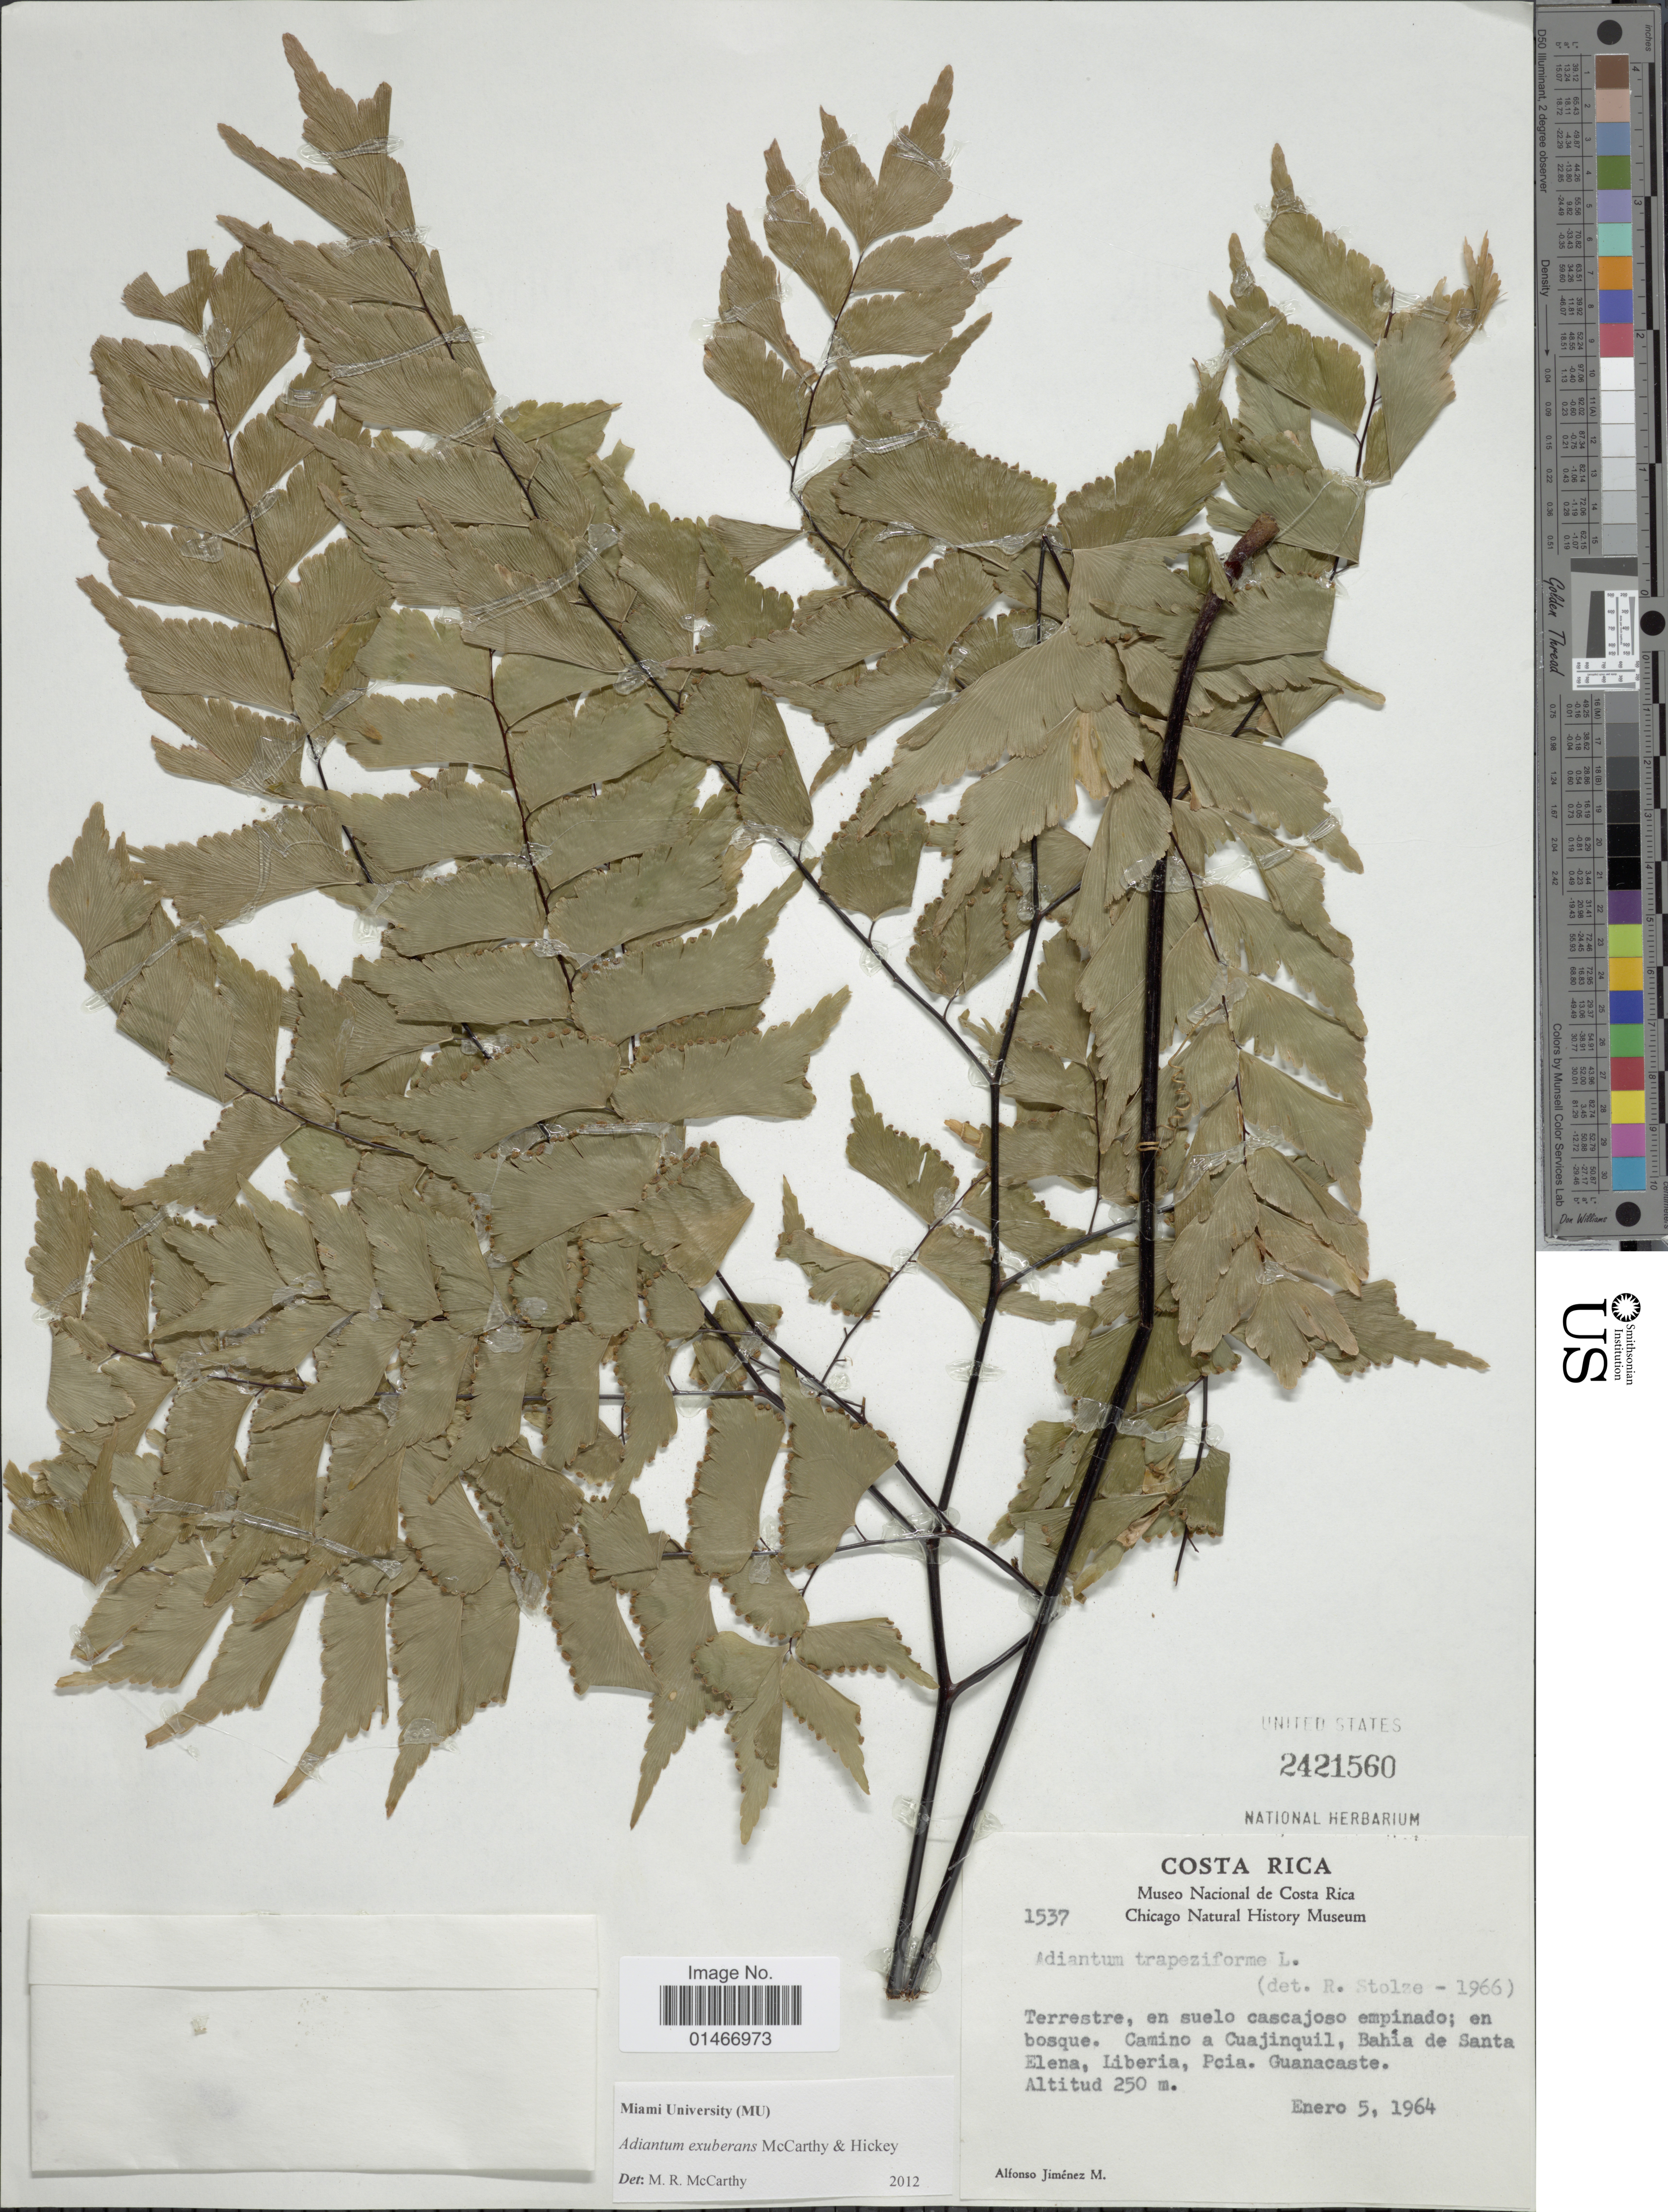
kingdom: Plantae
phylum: Tracheophyta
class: Polypodiopsida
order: Polypodiales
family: Pteridaceae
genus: Adiantum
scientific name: Adiantum exuberans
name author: M.R. McCarthy & Hickey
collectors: A. Jimenez M.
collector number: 1537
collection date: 1964-01-05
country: Costa Rica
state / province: Guanacaste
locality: Camino a Cuajinquil, Bahia de Santa Elena, Liberia, Pcia.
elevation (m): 250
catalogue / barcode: US 2421560